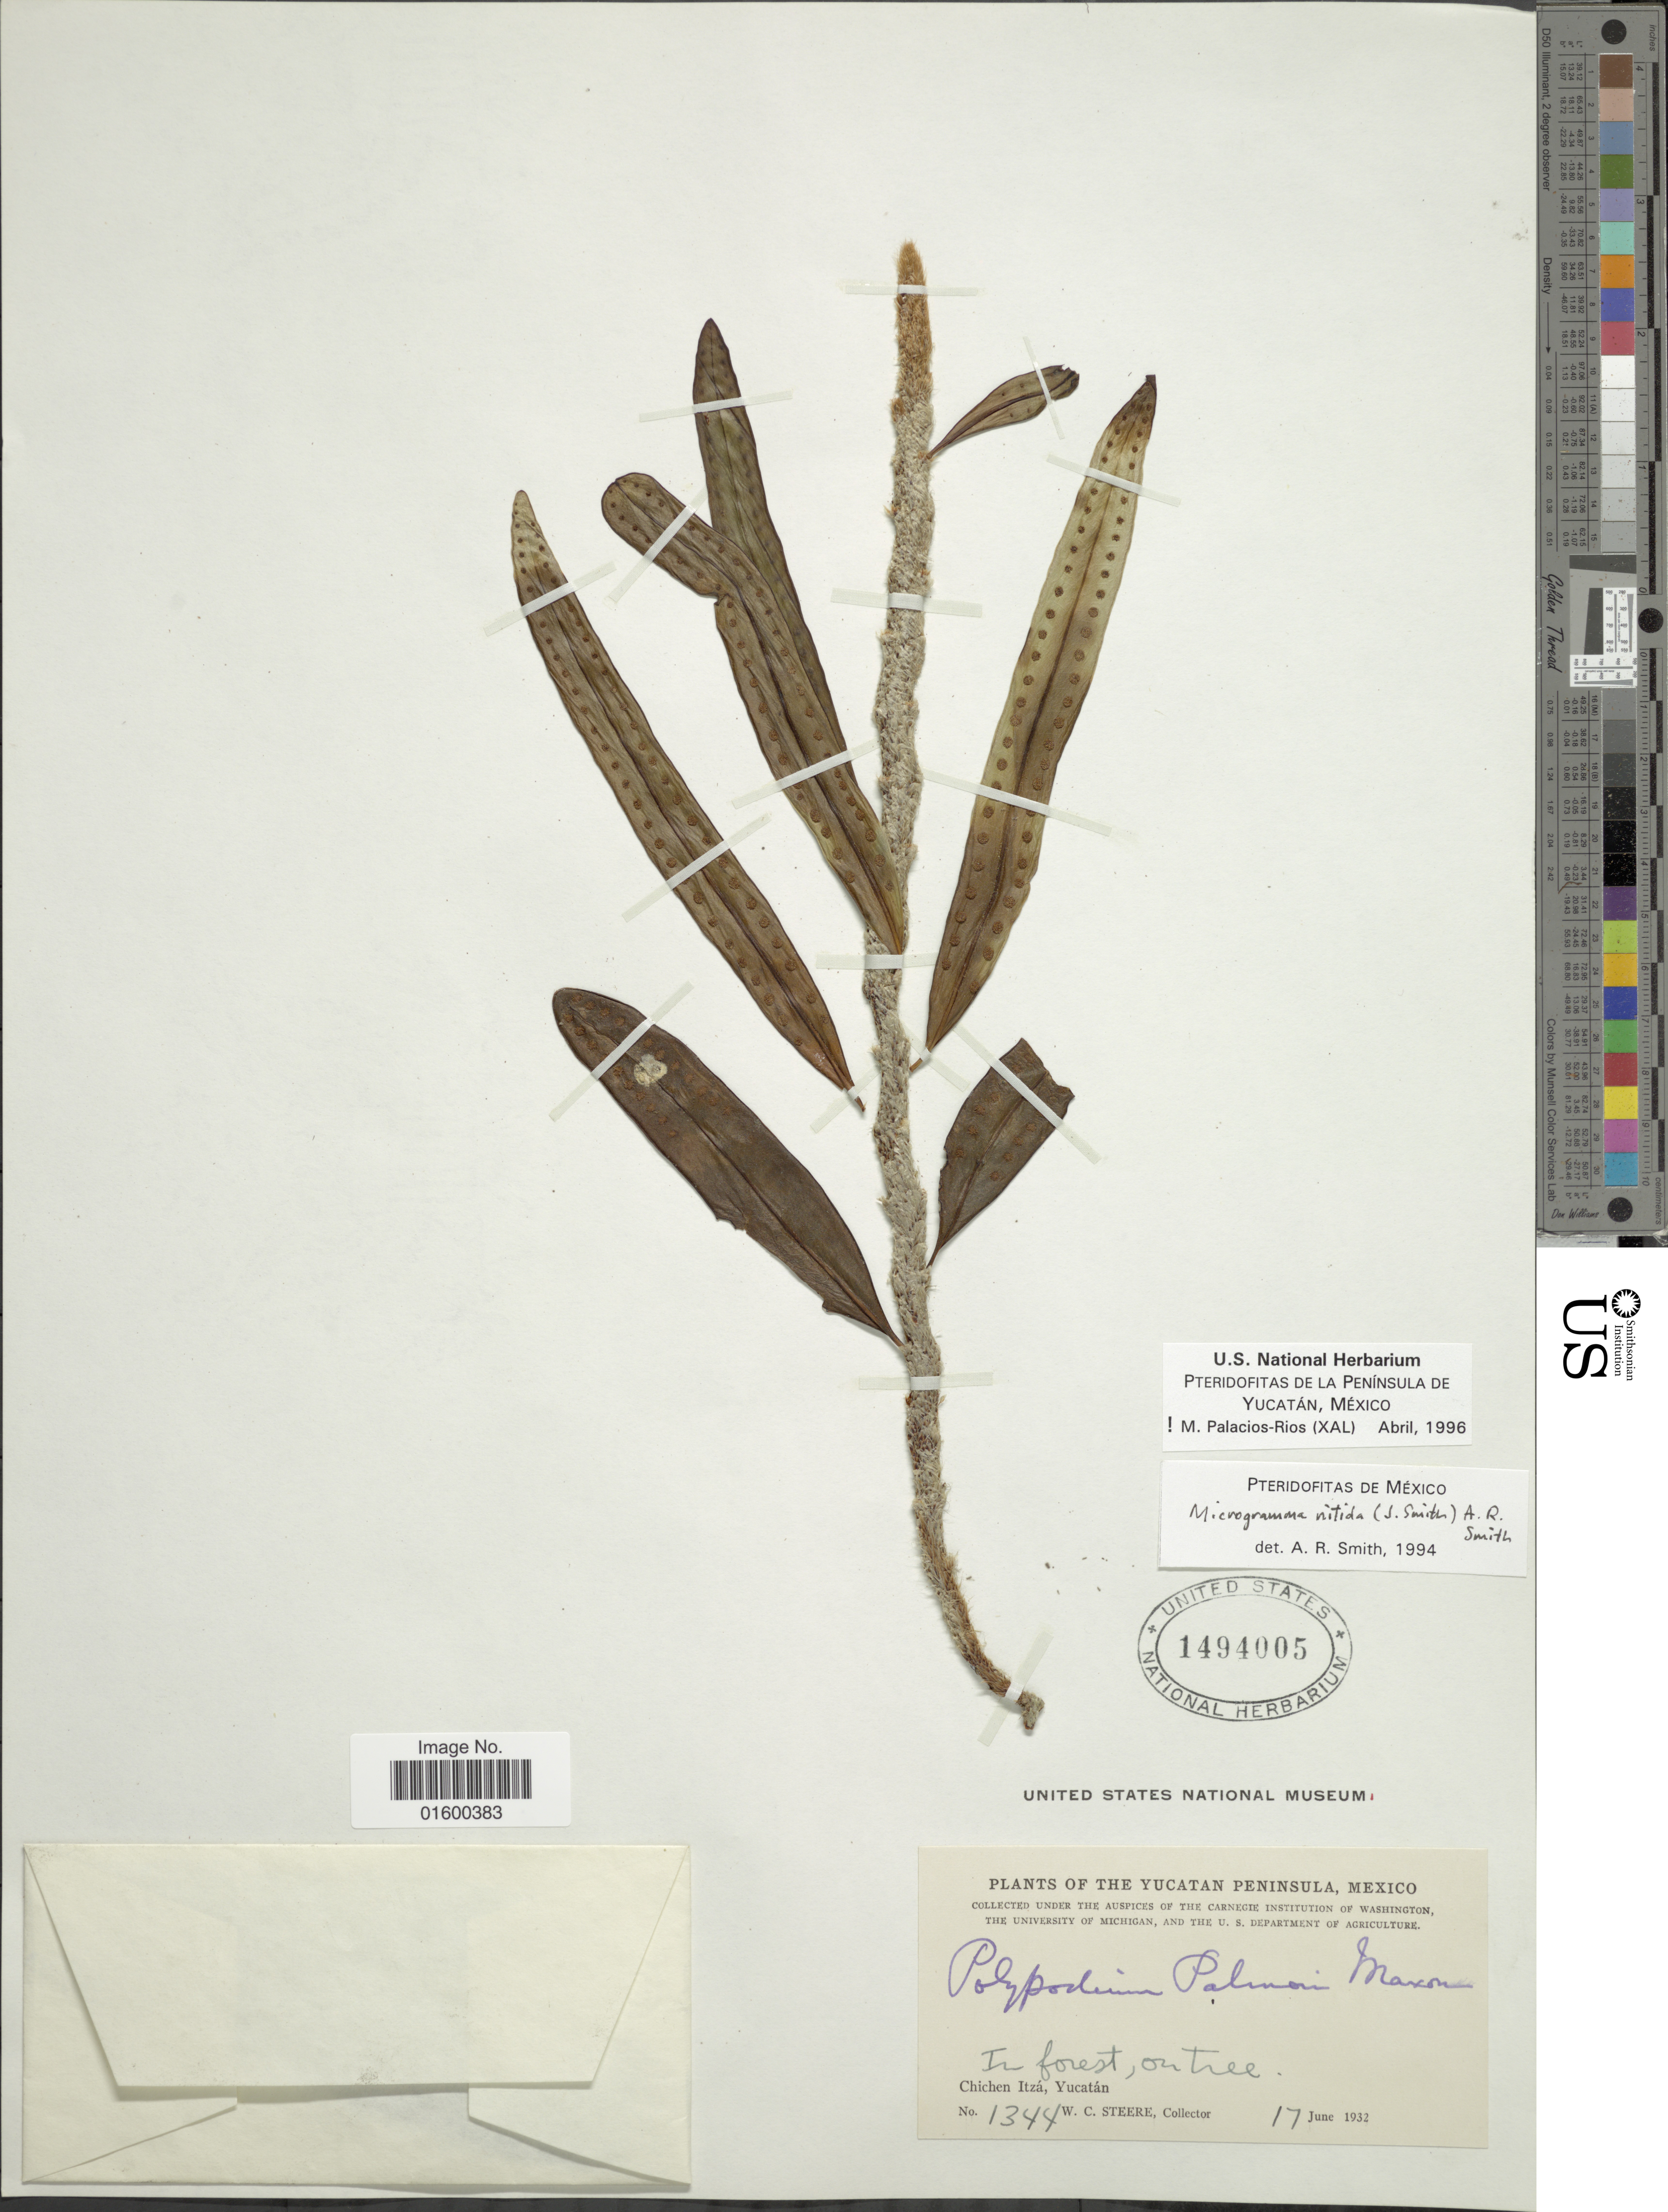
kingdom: Plantae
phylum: Tracheophyta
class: Polypodiopsida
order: Polypodiales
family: Polypodiaceae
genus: Microgramma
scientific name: Microgramma nitida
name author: (J. Sm.) A.R. Sm.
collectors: W. C. Steere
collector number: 1344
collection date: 1932-06-17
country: Mexico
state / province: Yucatán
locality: Yucatan Peninsula, Chichen Itza, Yucatan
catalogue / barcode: US 1494005